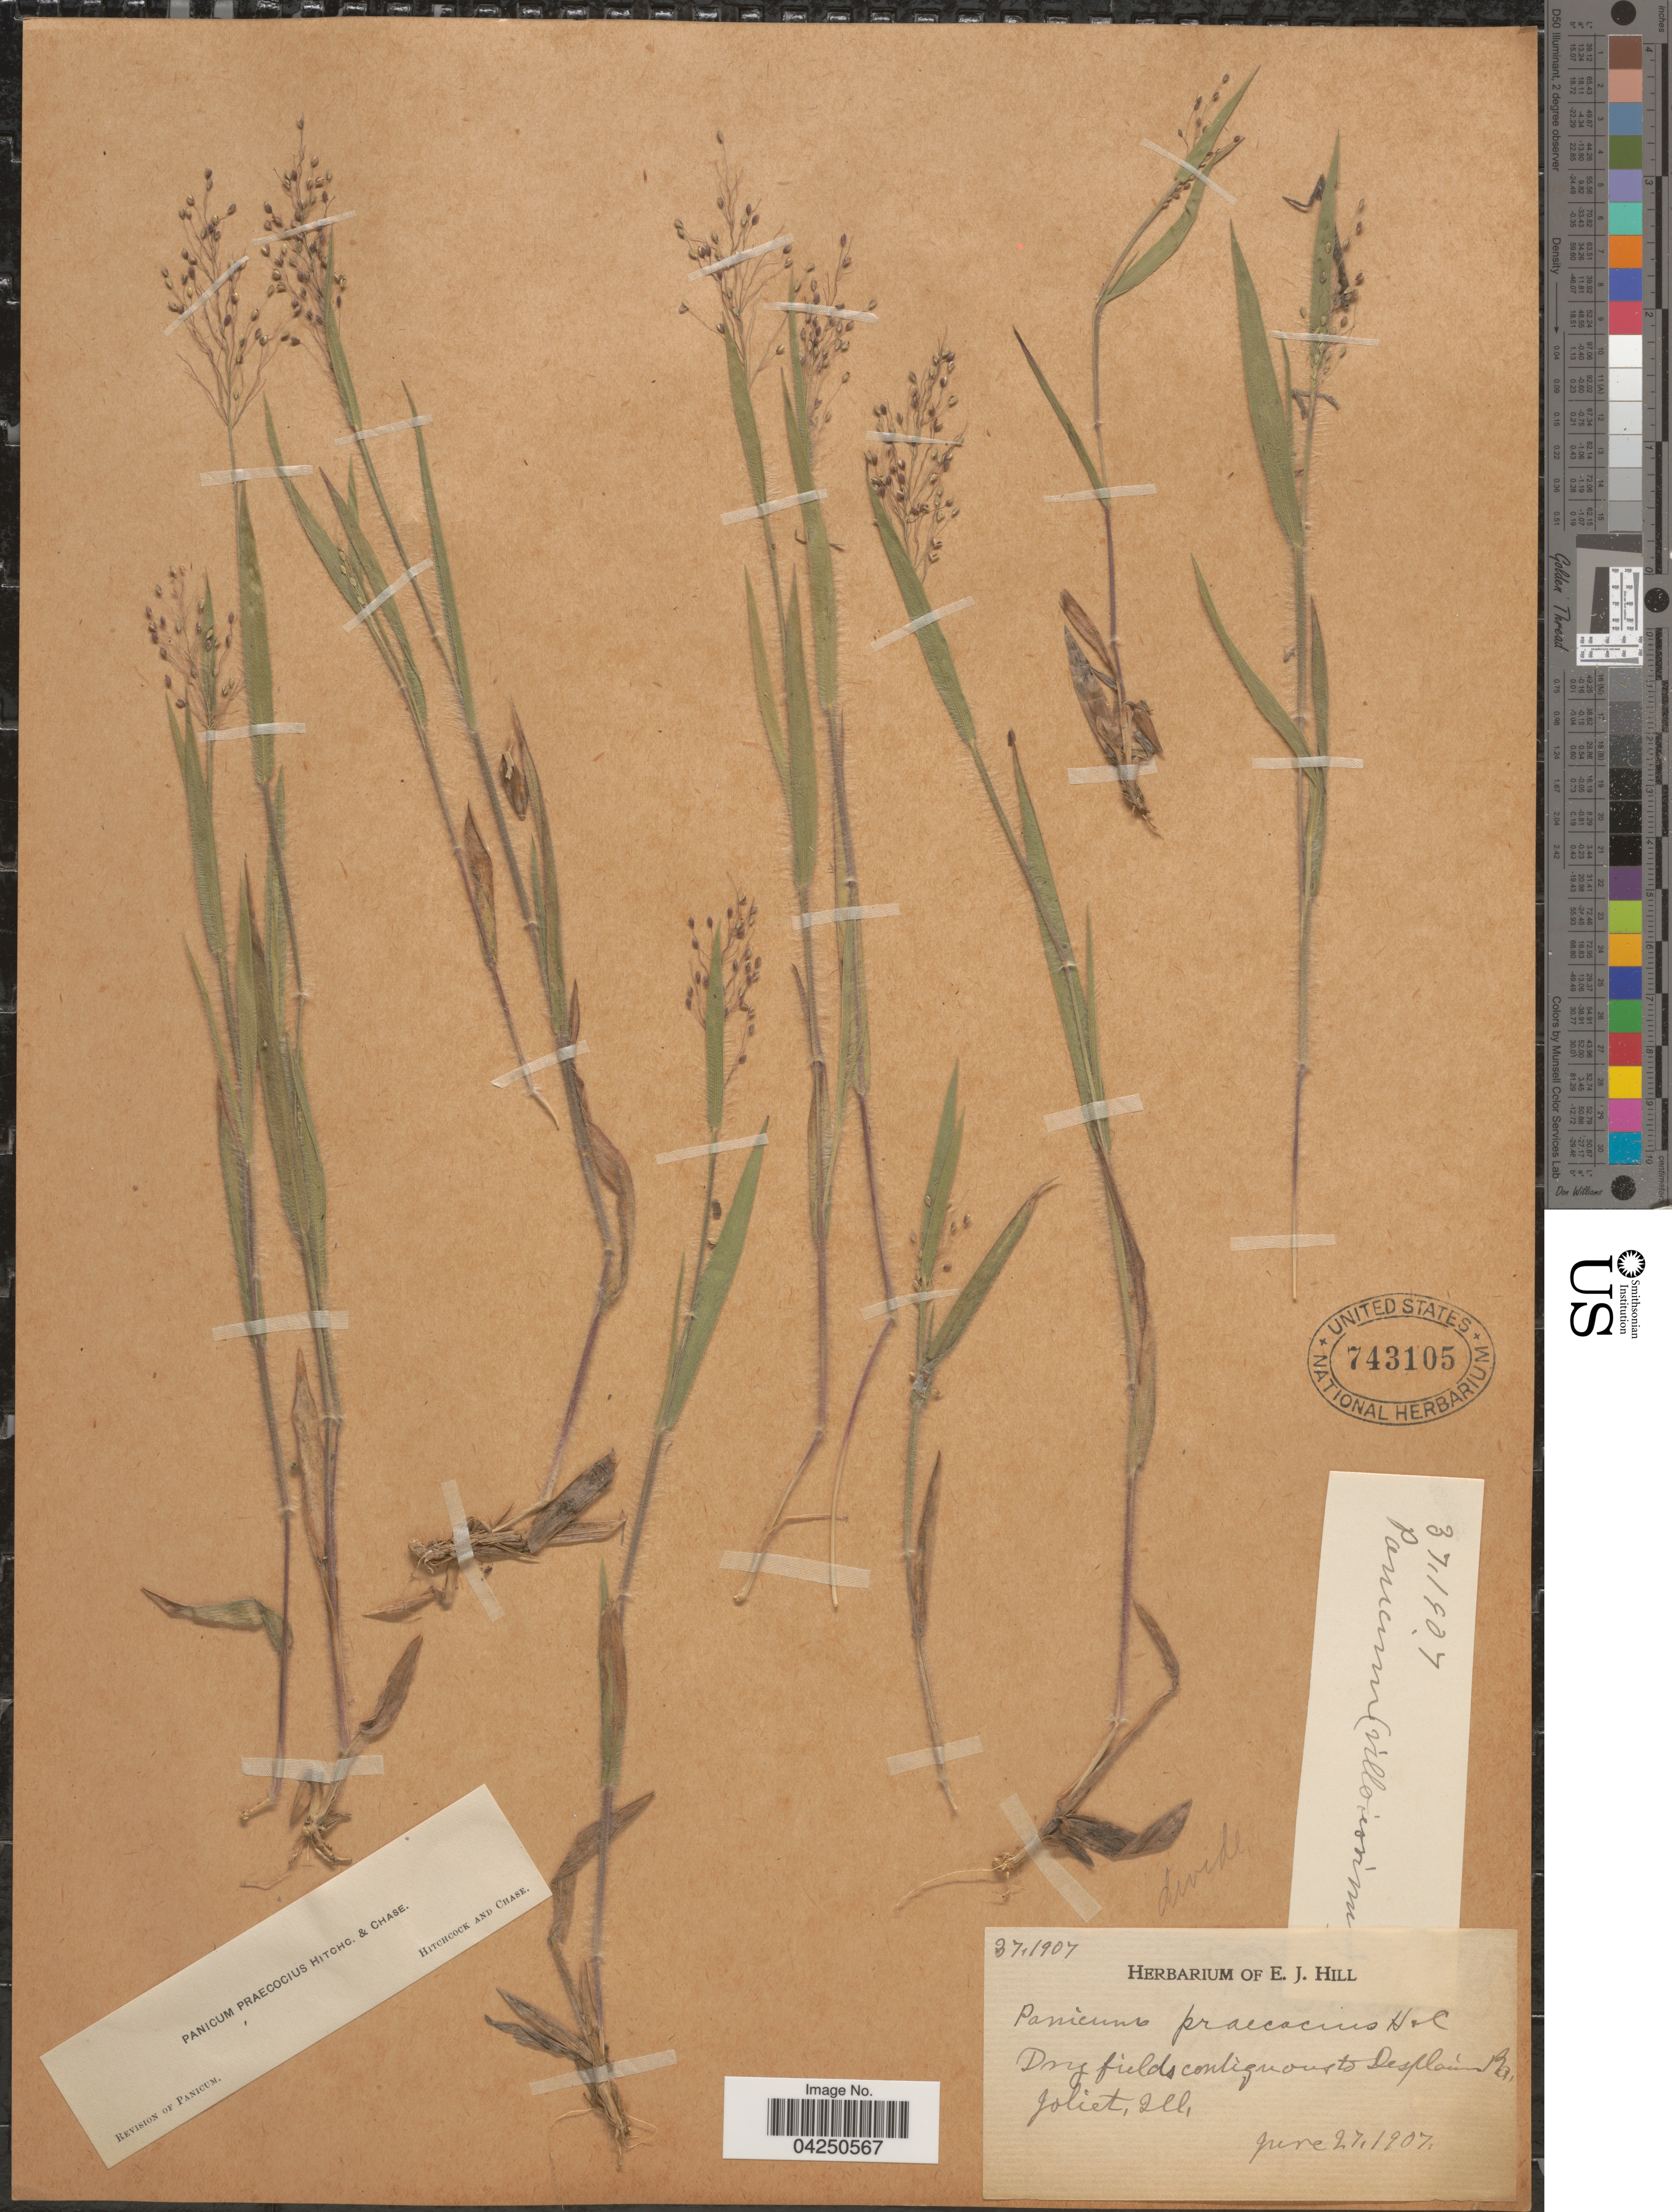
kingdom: Plantae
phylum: Tracheophyta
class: Liliopsida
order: Poales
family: Poaceae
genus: Dichanthelium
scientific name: Dichanthelium acuminatum var. acuminatum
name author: (Sw.) Gould & C.A. Clark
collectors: Ex herb. E. J. Hill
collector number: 37,1907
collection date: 1907-06-27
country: United States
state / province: Illinois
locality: Dry fields contiguous to Desplaines, Ro, Juliet.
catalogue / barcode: US 743105